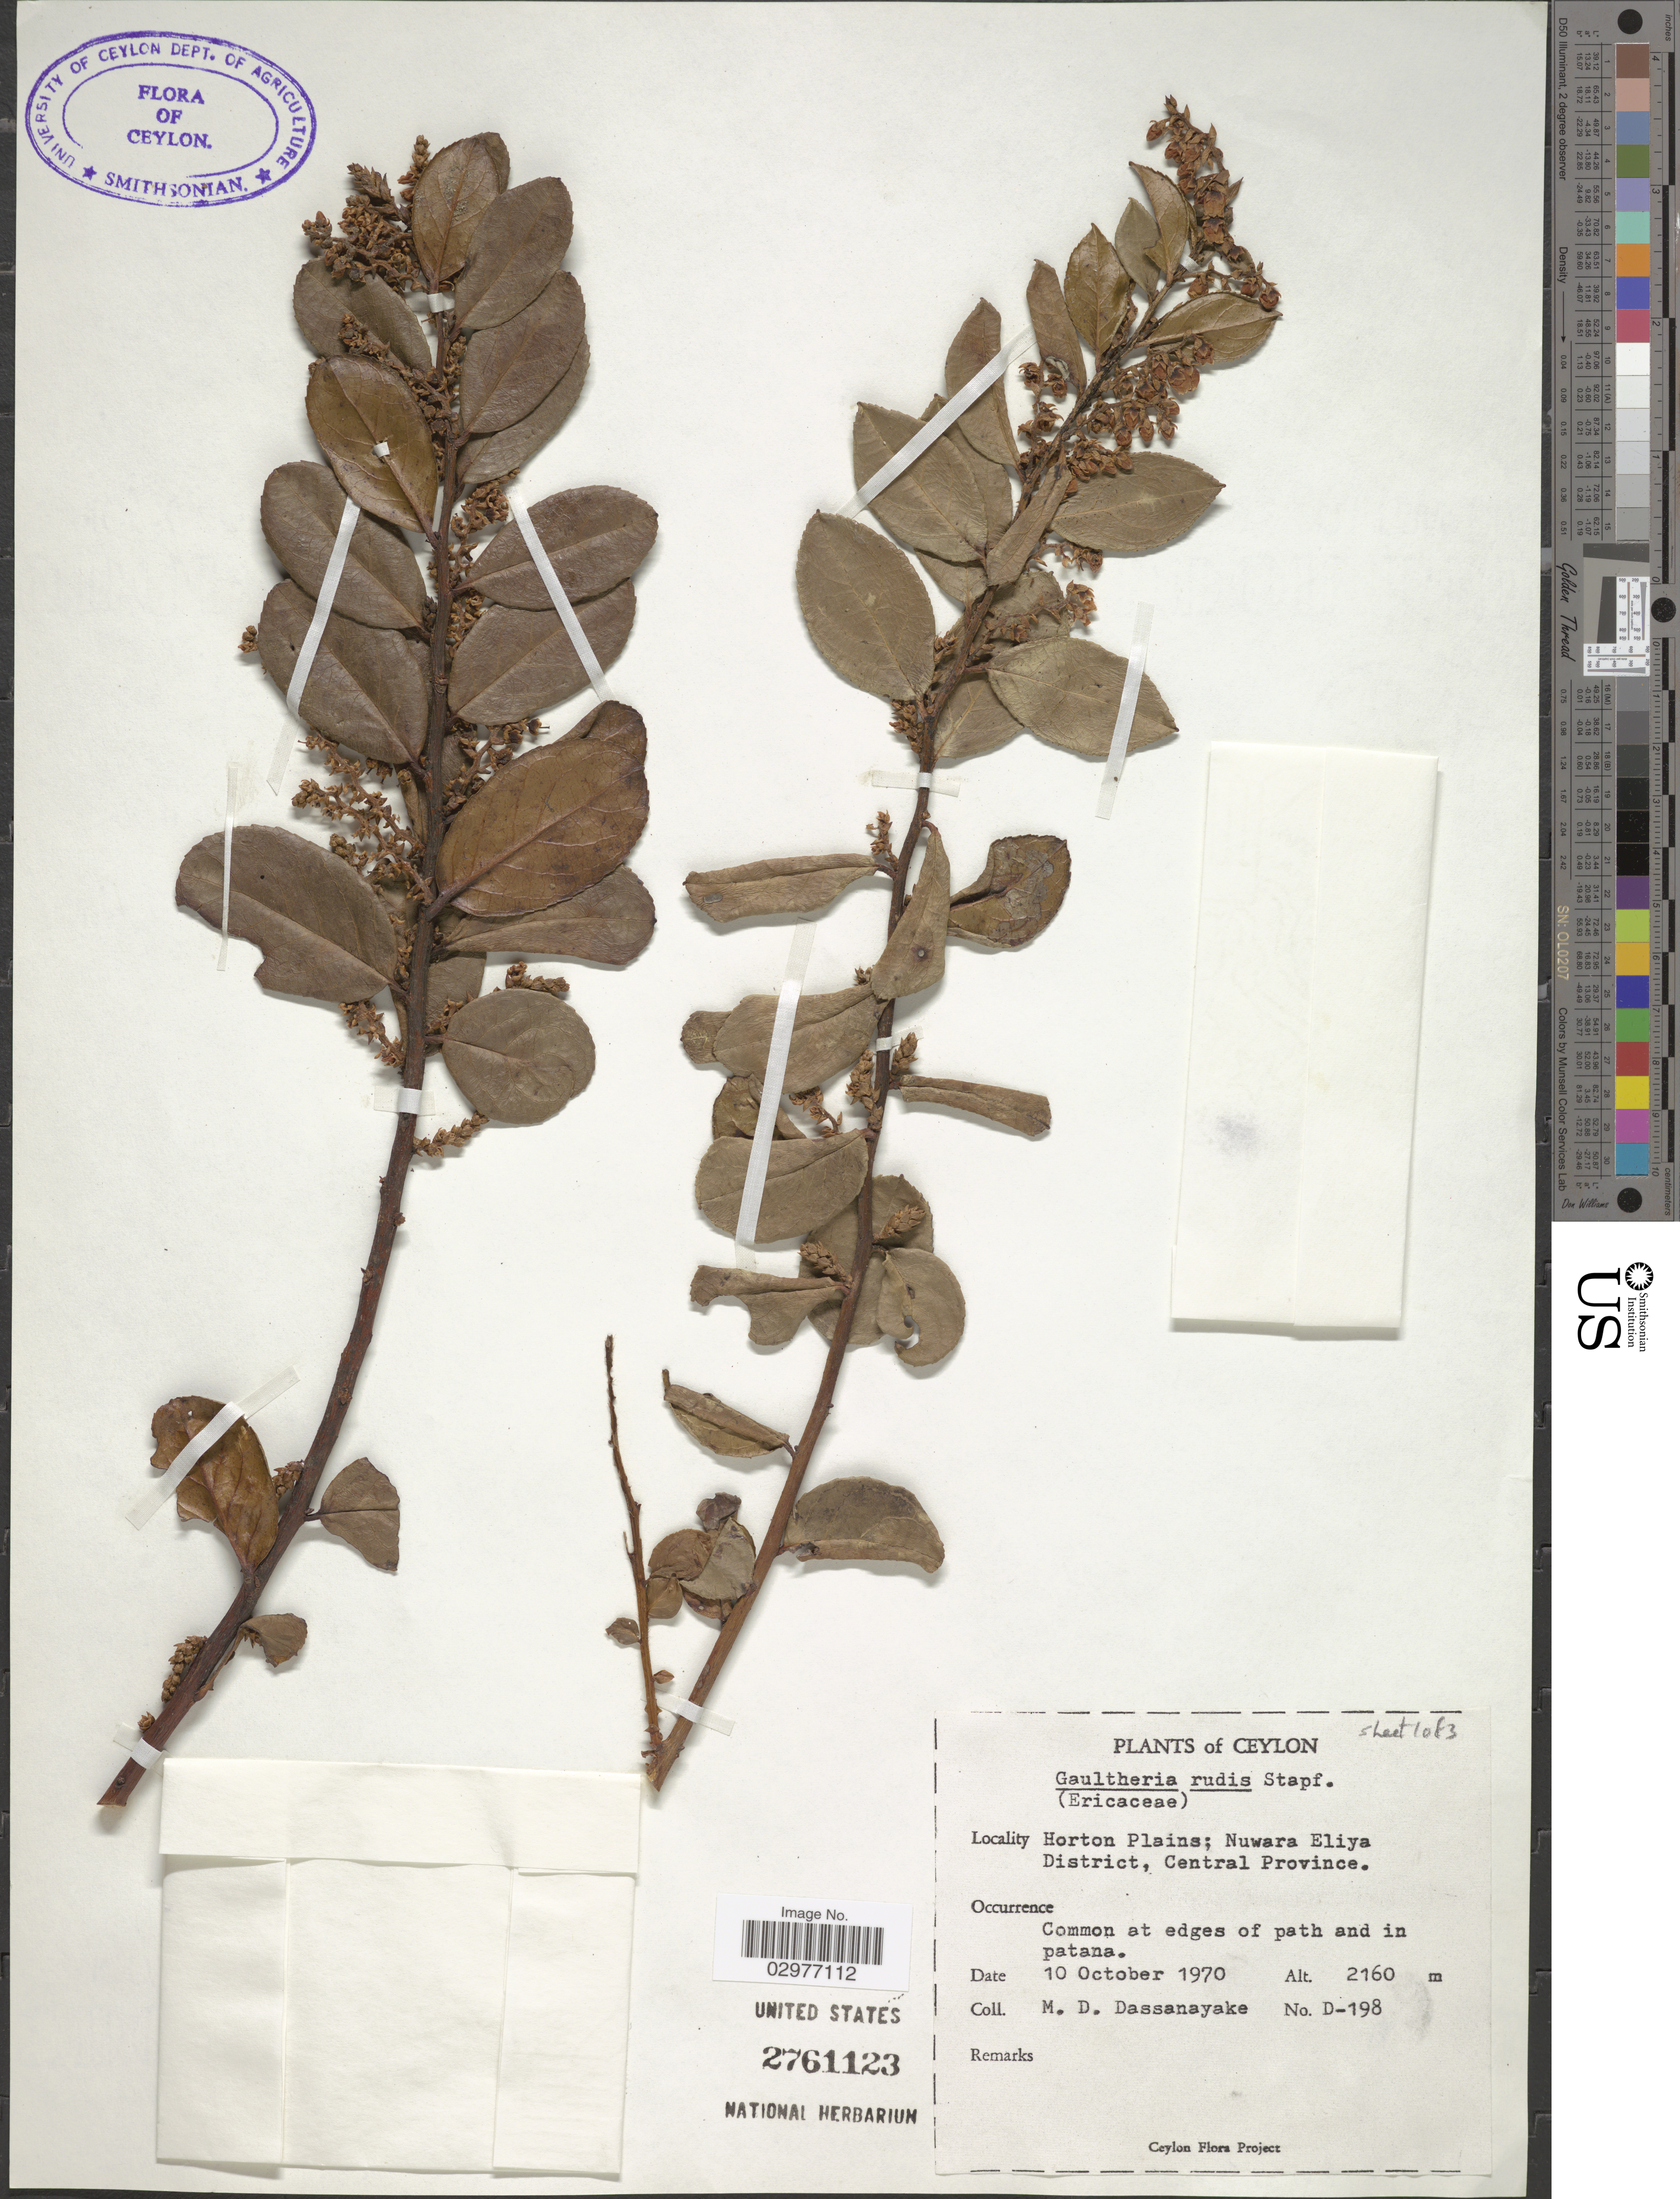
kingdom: Plantae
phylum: Tracheophyta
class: Magnoliopsida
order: Ericales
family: Ericaceae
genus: Gaultheria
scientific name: Gaultheria leschenaultii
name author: DC.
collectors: M. D. Dassanayake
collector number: D-198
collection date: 1970-10-10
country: Sri Lanka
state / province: Central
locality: Ceylon. Horton Plains; Nuwara Eliya District.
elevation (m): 2160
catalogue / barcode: US 2761123